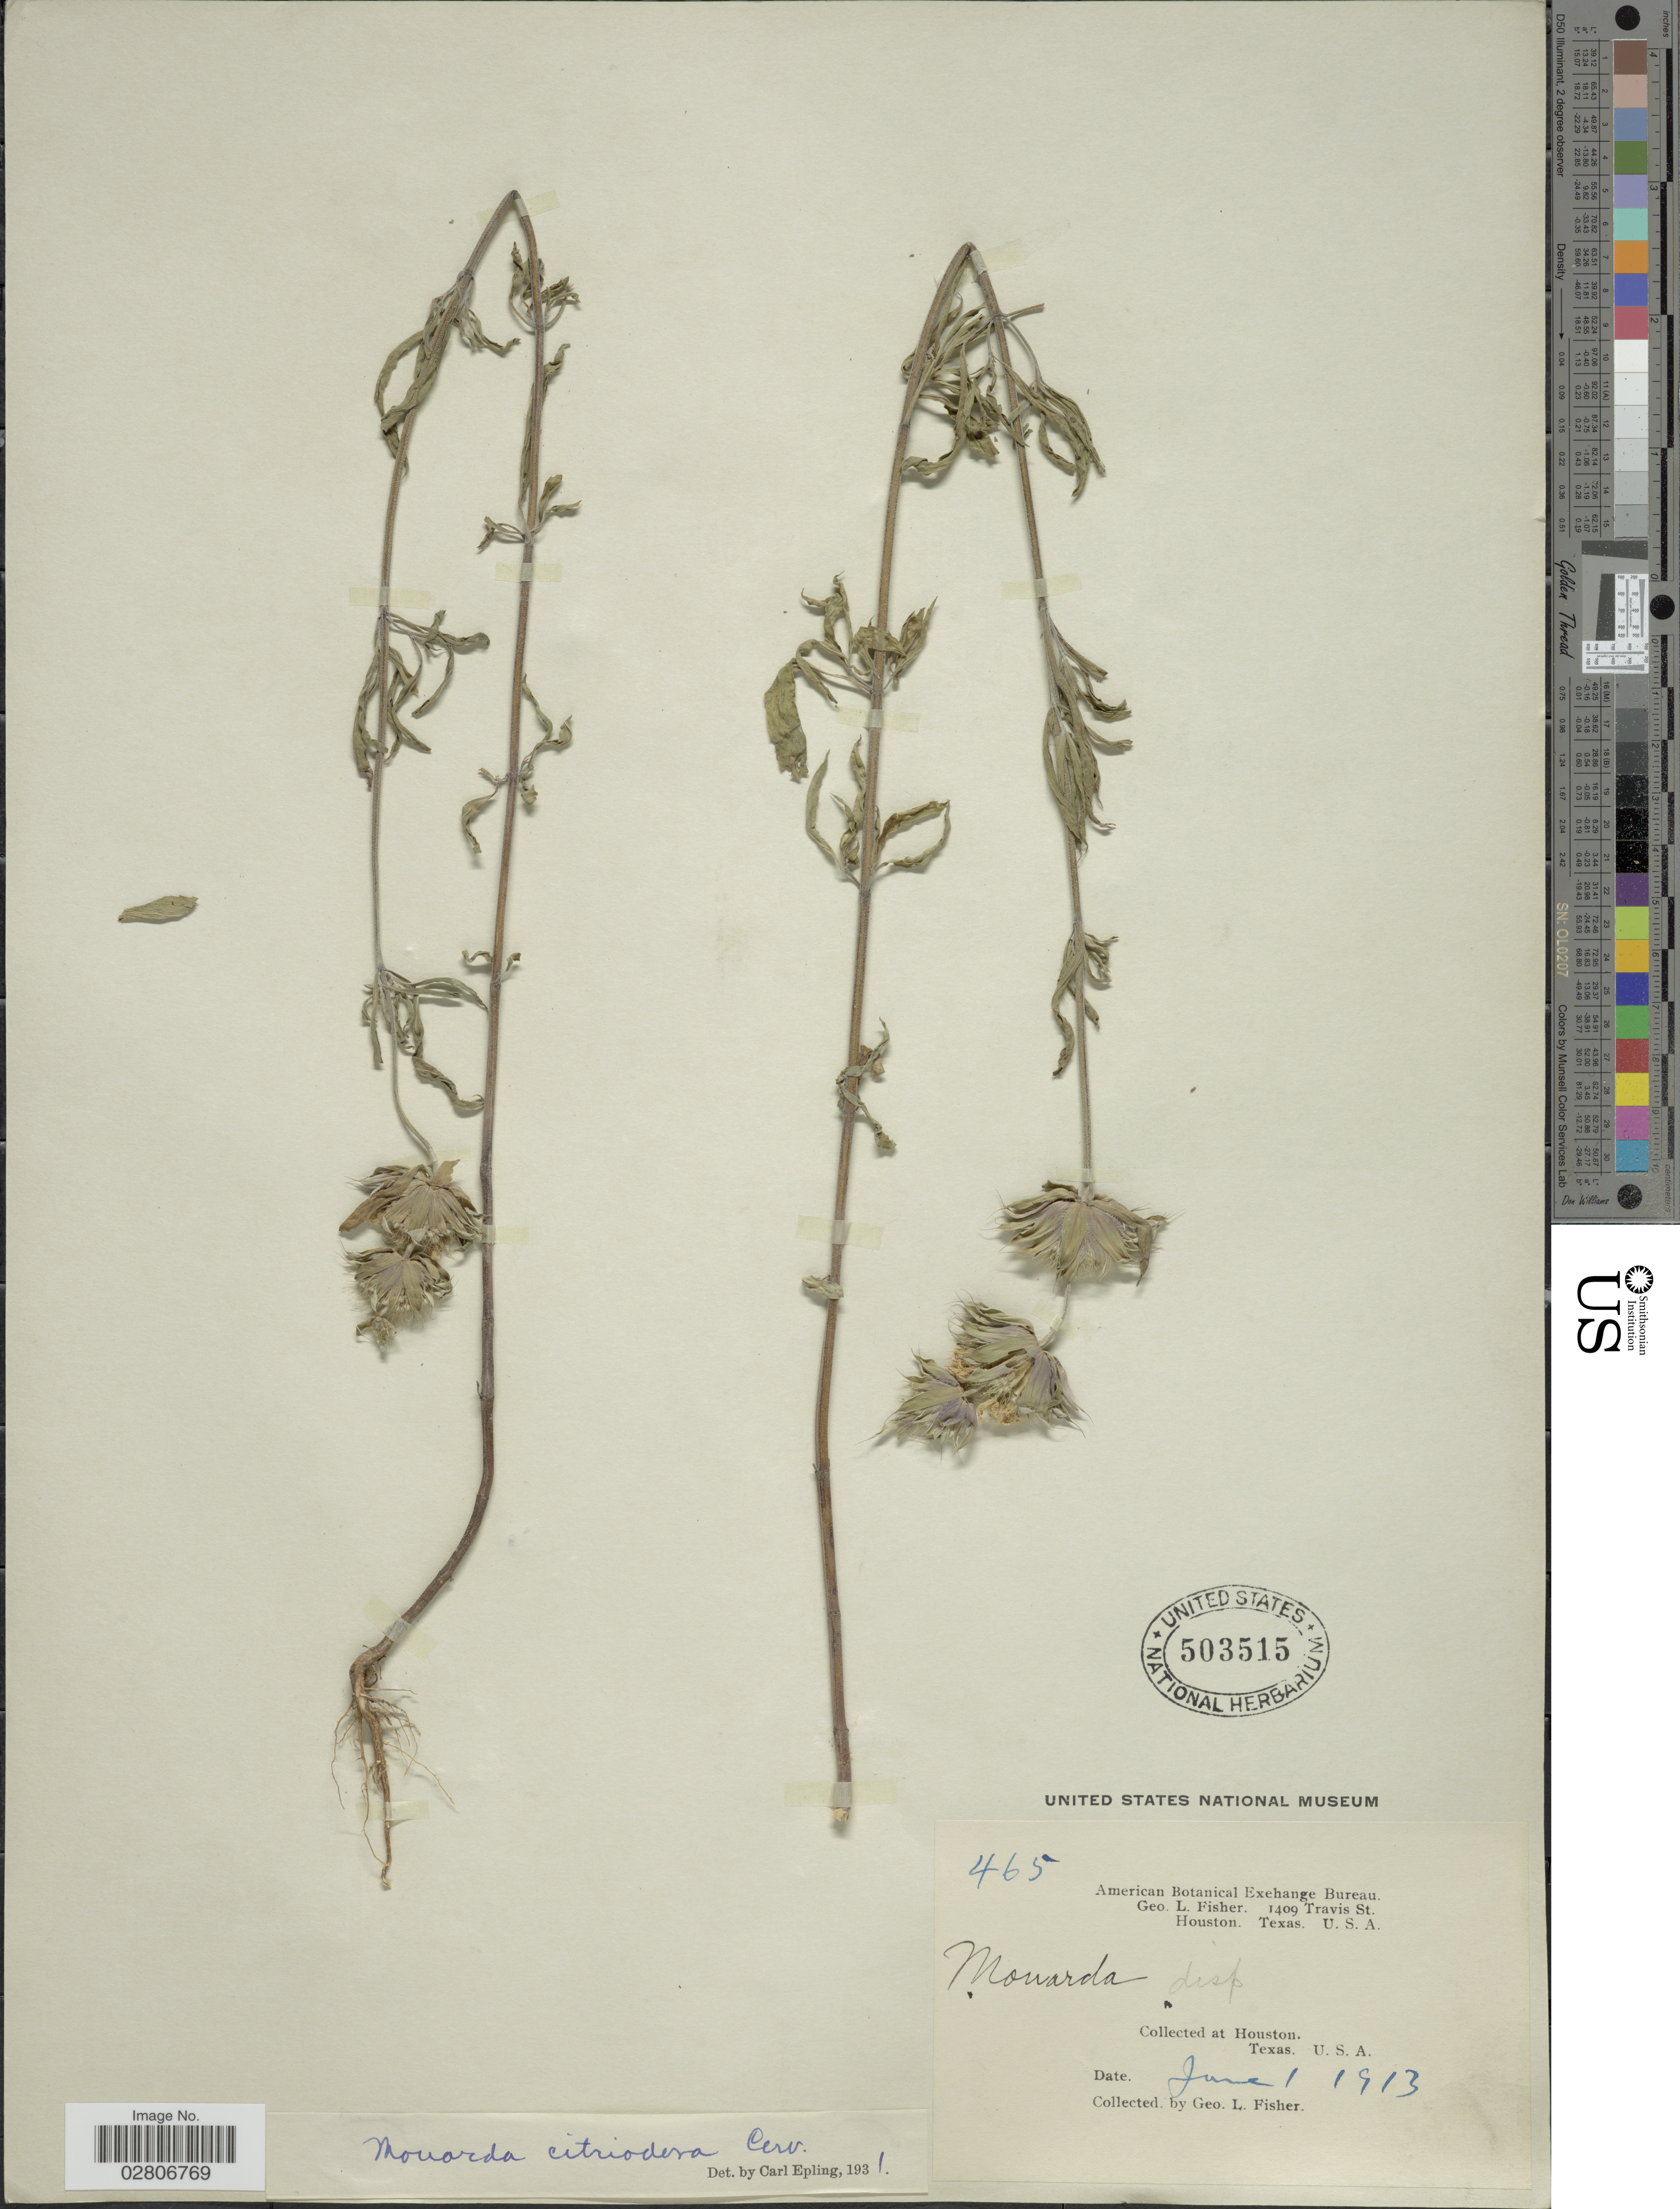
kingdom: Plantae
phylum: Tracheophyta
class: Magnoliopsida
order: Lamiales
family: Lamiaceae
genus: Monarda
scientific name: Monarda citriodora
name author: Cerv. ex Lag.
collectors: G. L. Fisher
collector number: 465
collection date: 1913-06-01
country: United States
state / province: Texas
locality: Houston.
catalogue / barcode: US 503515